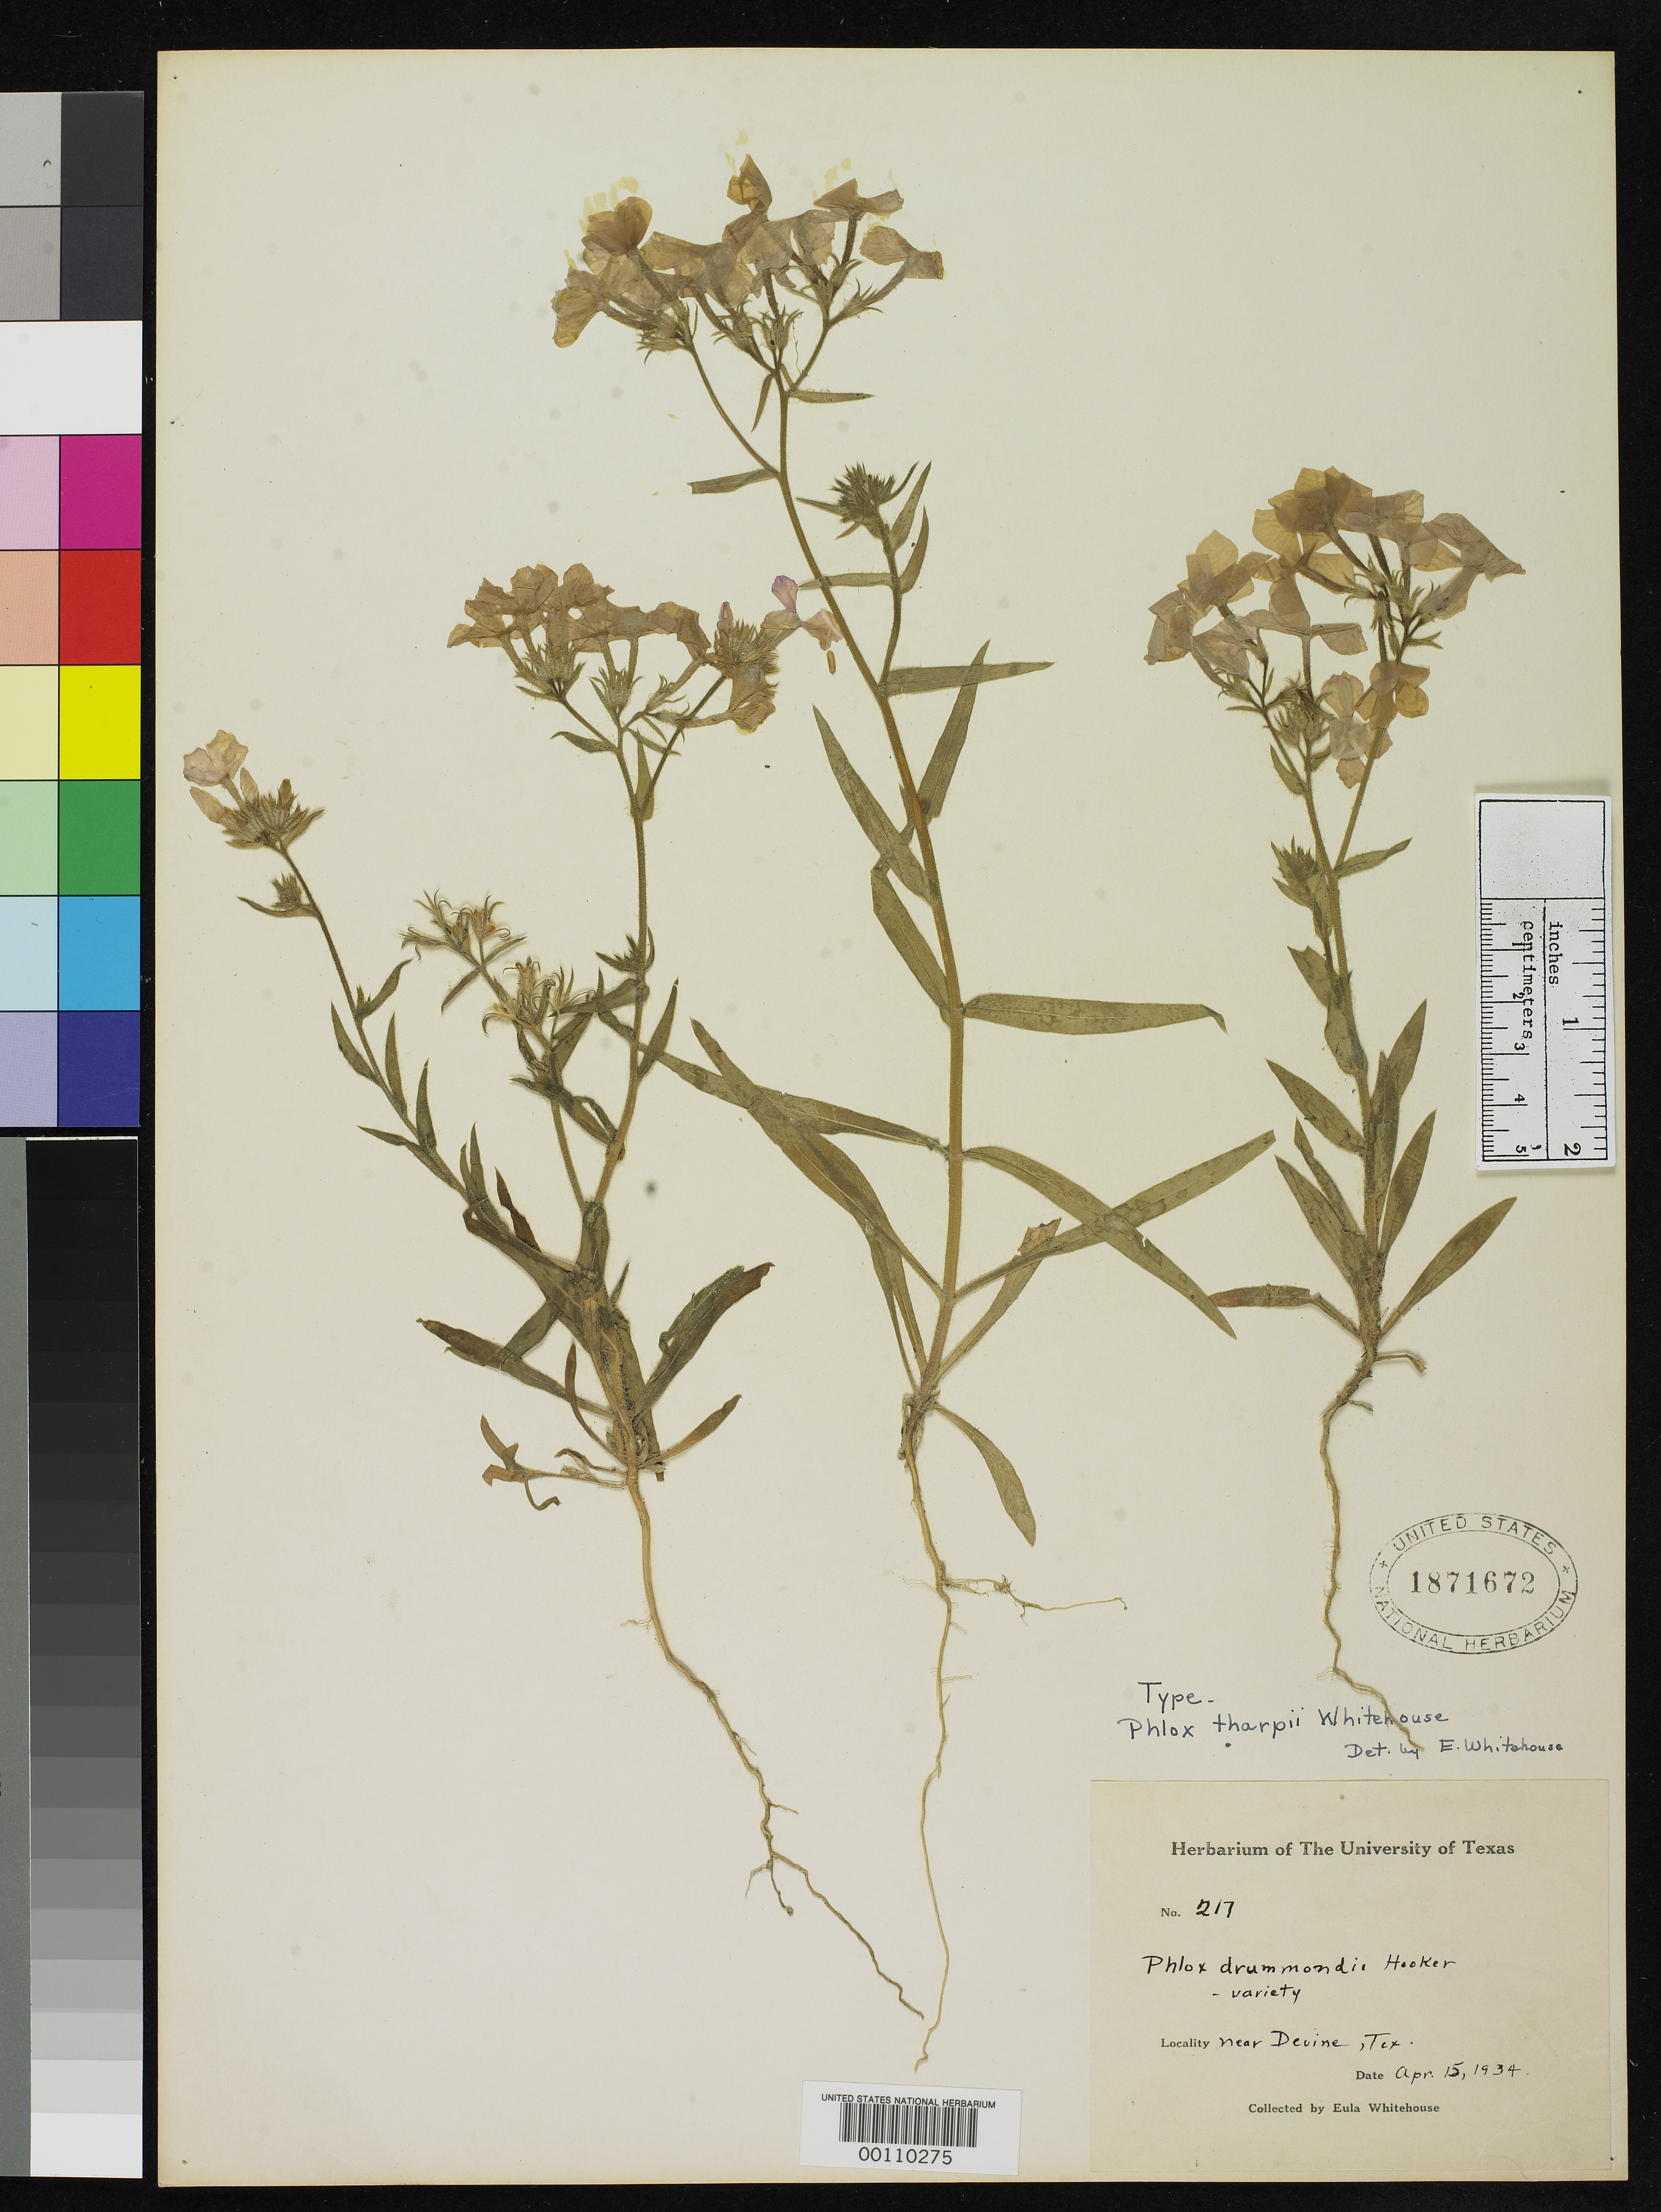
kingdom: Plantae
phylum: Tracheophyta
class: Magnoliopsida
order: Ericales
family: Polemoniaceae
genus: Phlox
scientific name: Phlox tharpii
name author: Whitehouse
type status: Holotype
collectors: E. Whitehouse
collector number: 217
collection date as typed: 15 Apr 1934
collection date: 1934-04-15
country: United States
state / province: Texas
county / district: Medina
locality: Near Devine.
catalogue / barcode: US 1871672